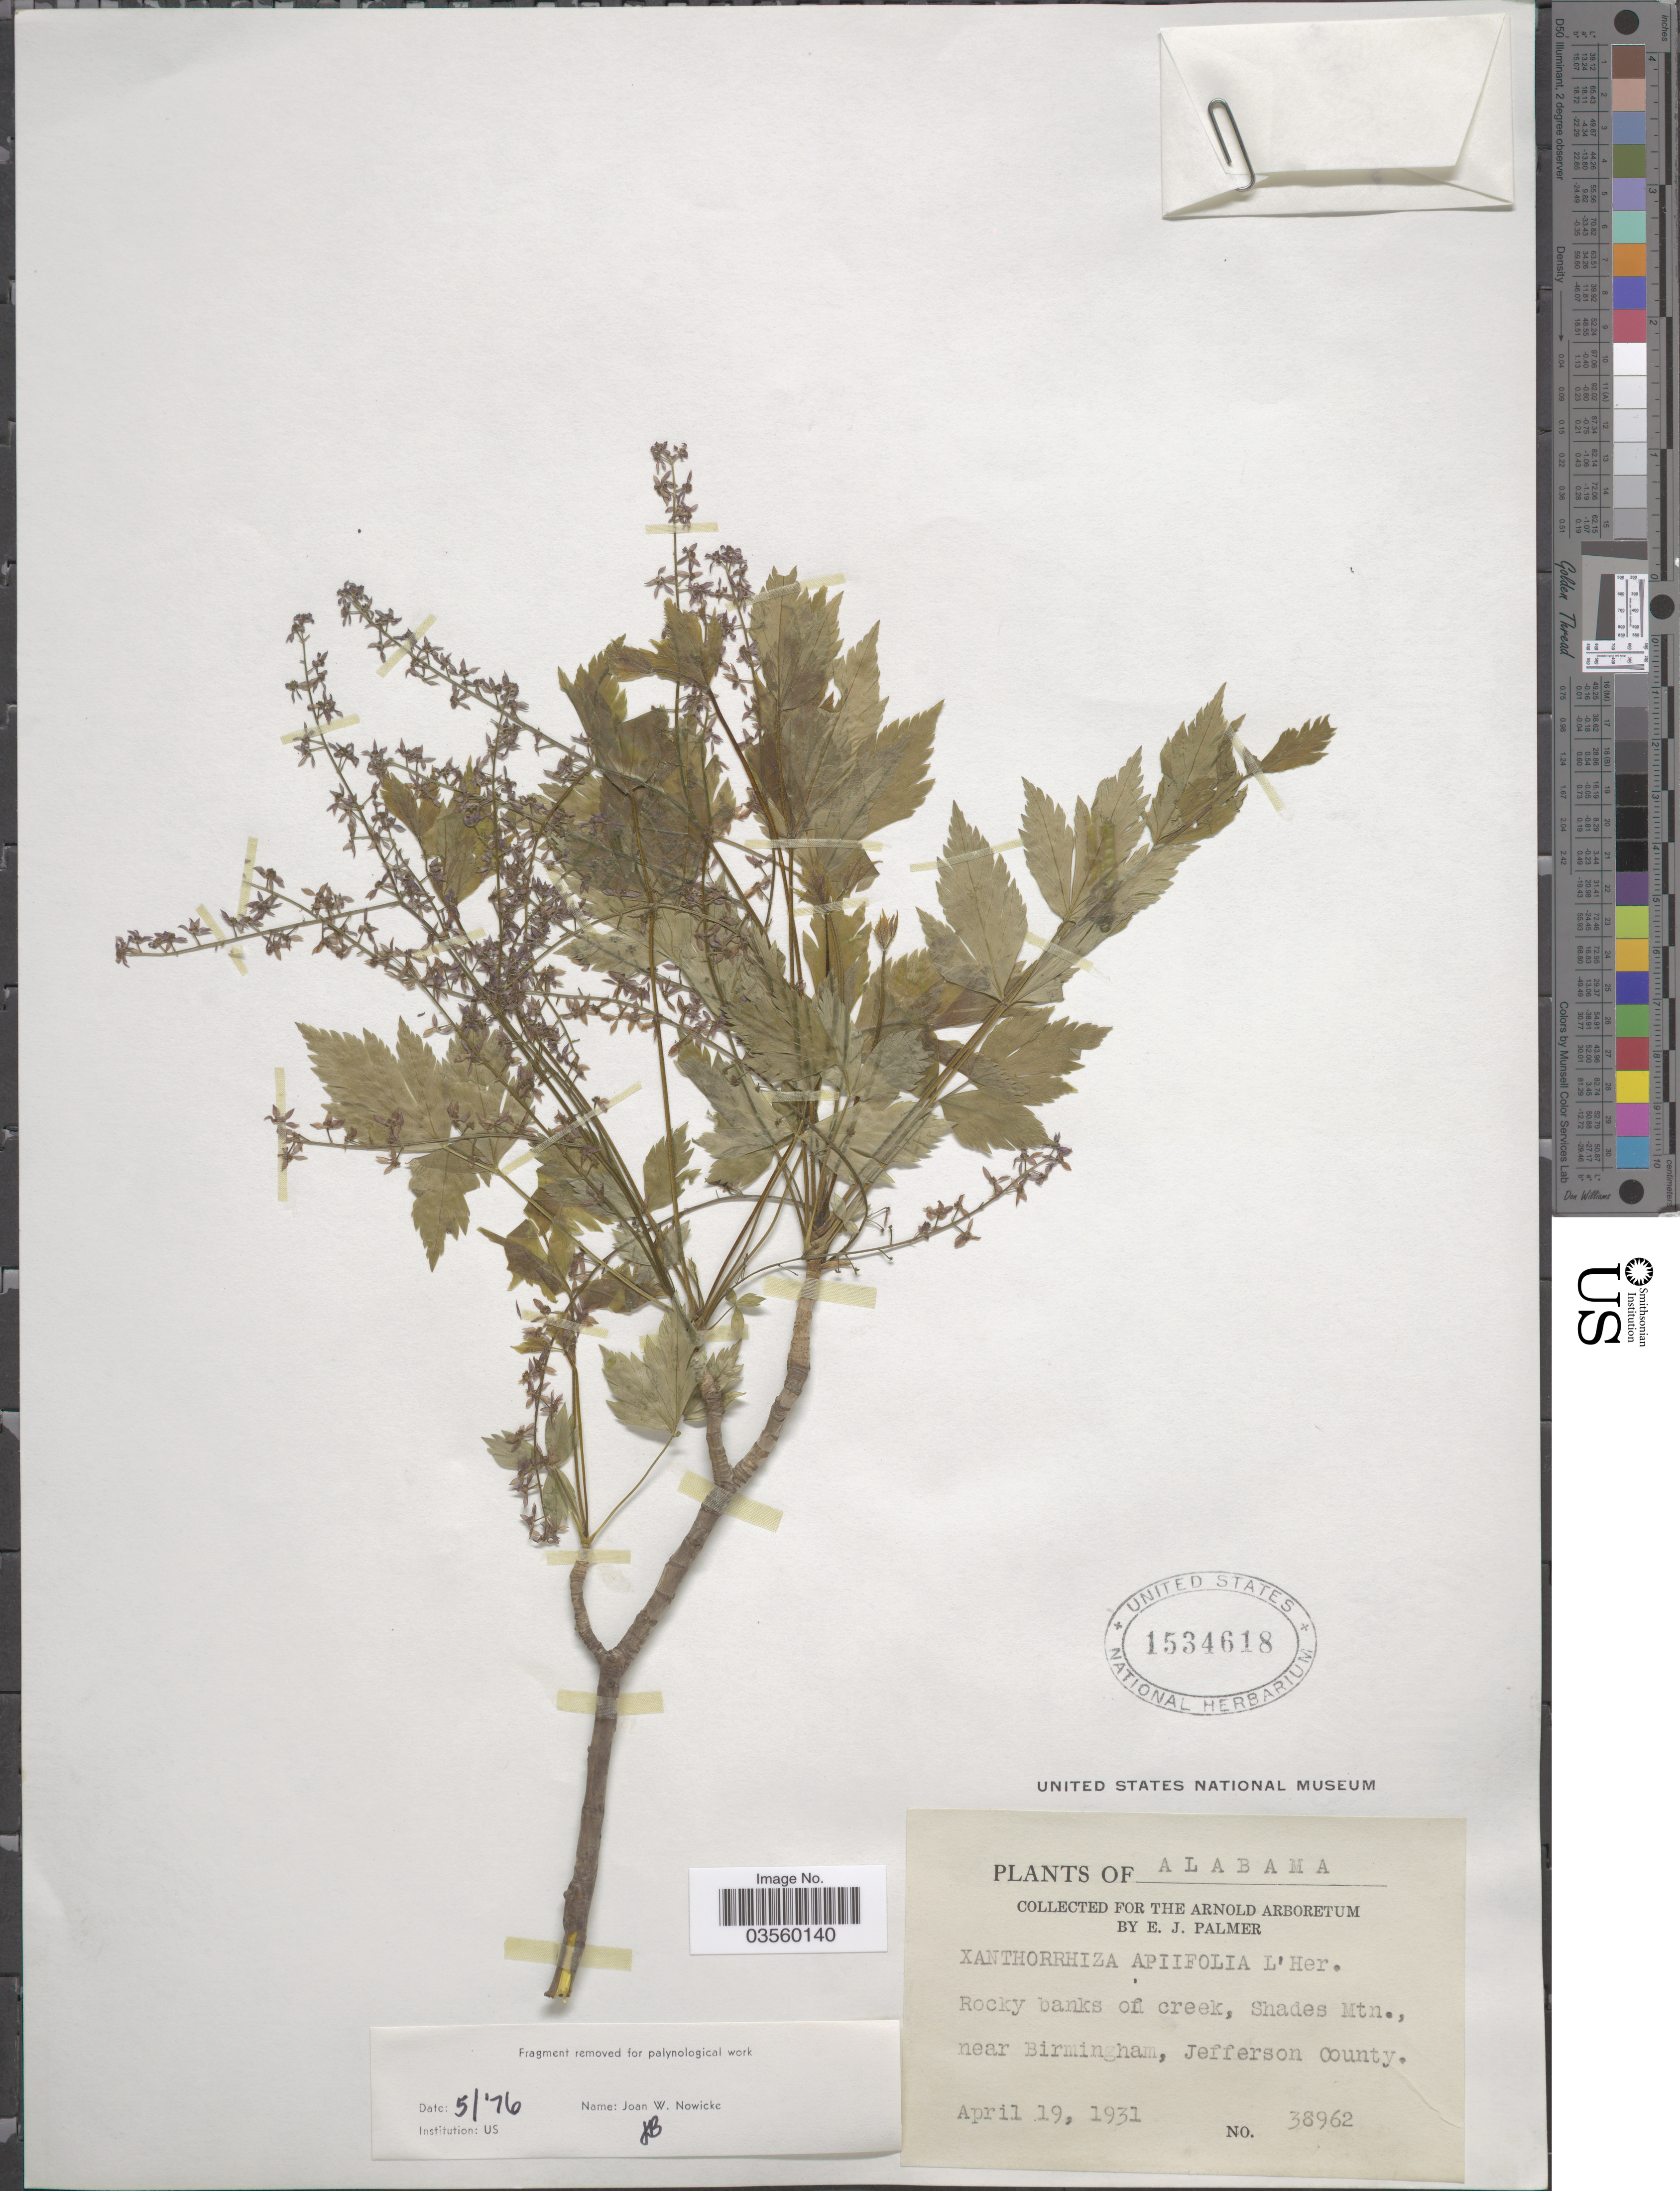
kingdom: Plantae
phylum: Tracheophyta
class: Magnoliopsida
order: Ranunculales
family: Ranunculaceae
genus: Xanthorhiza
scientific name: Xanthorhiza apiifolia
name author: L'Hér.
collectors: E. J. Palmer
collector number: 38962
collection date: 1931-04-19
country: United States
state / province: Alabama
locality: Shades Mtn., near Birmingham, Jefferson County.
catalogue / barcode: US 1534618